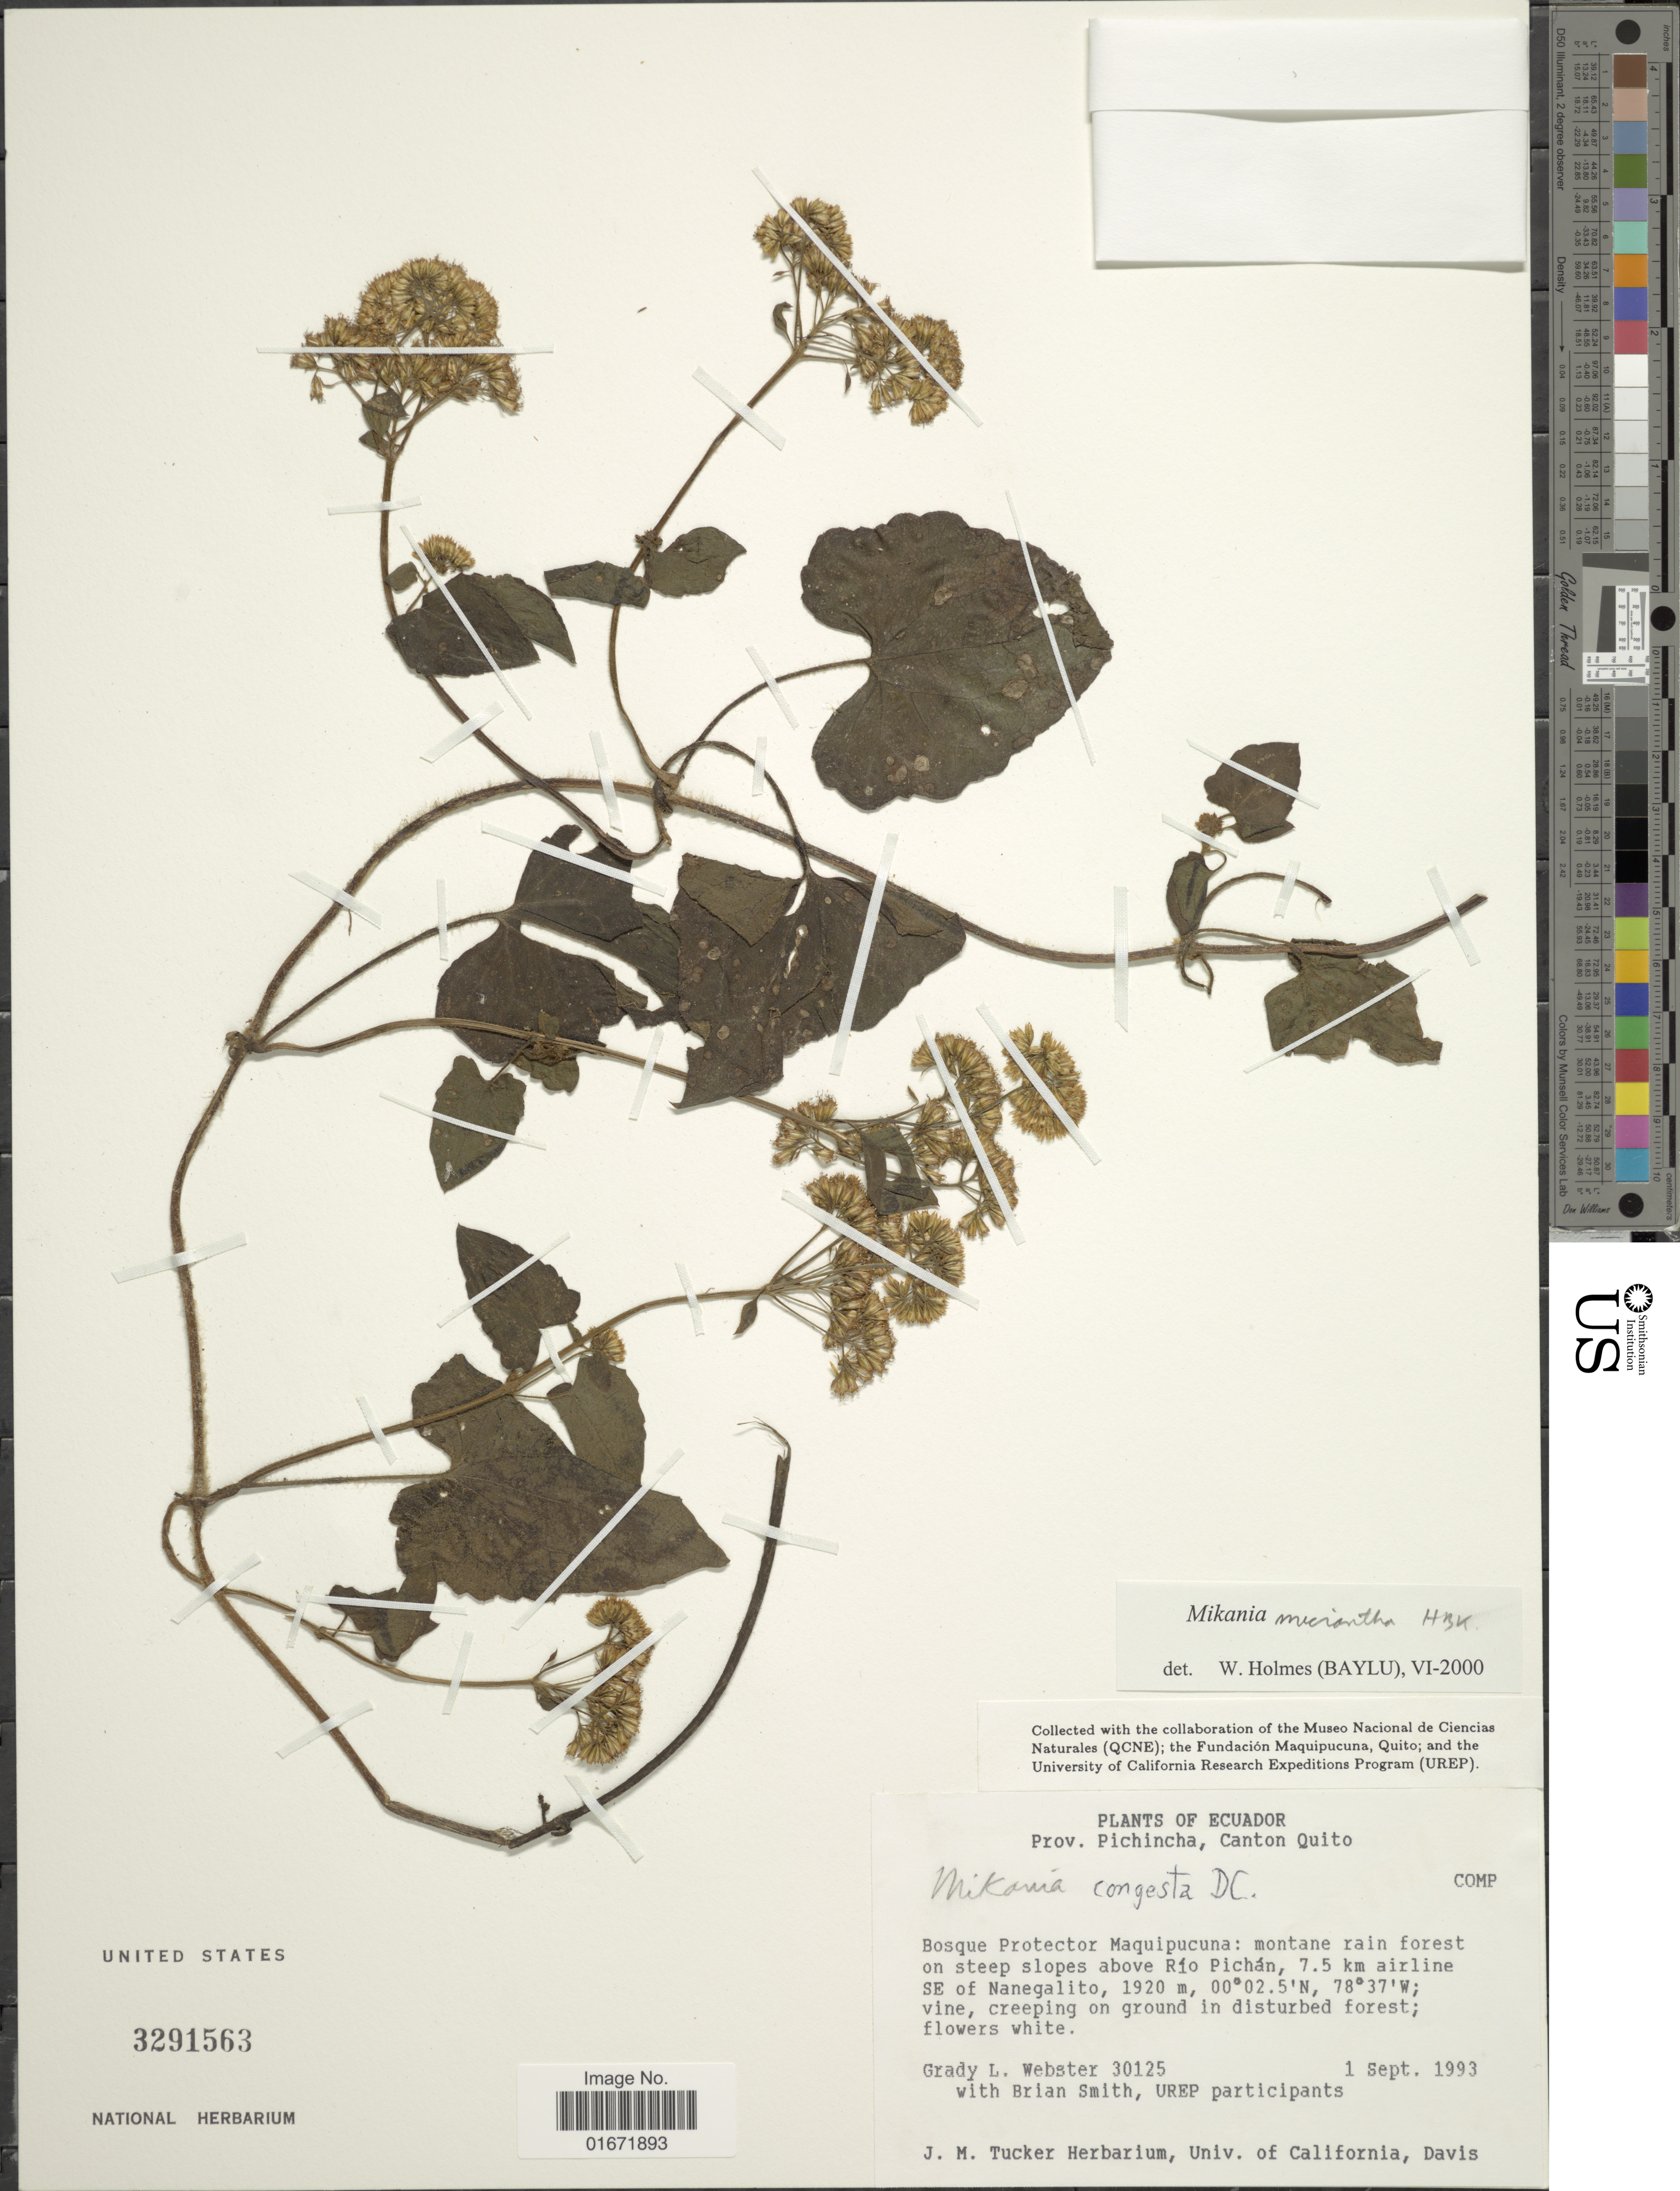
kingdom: Plantae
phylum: Tracheophyta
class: Magnoliopsida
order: Asterales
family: Asteraceae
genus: Mikania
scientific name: Mikania micrantha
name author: Kunth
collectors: G. L. Webster, B. D. Smith & UREP participants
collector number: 30125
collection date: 1993-09-01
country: Ecuador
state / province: Pichincha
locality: Prov. Pichincha, Canton Quito. Bosque Protector Maquipucuna: montane rain forest on steep slopes above Rio Pichán, 7.5 km airline SE of Nanegalito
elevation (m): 1920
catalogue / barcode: US 3291563